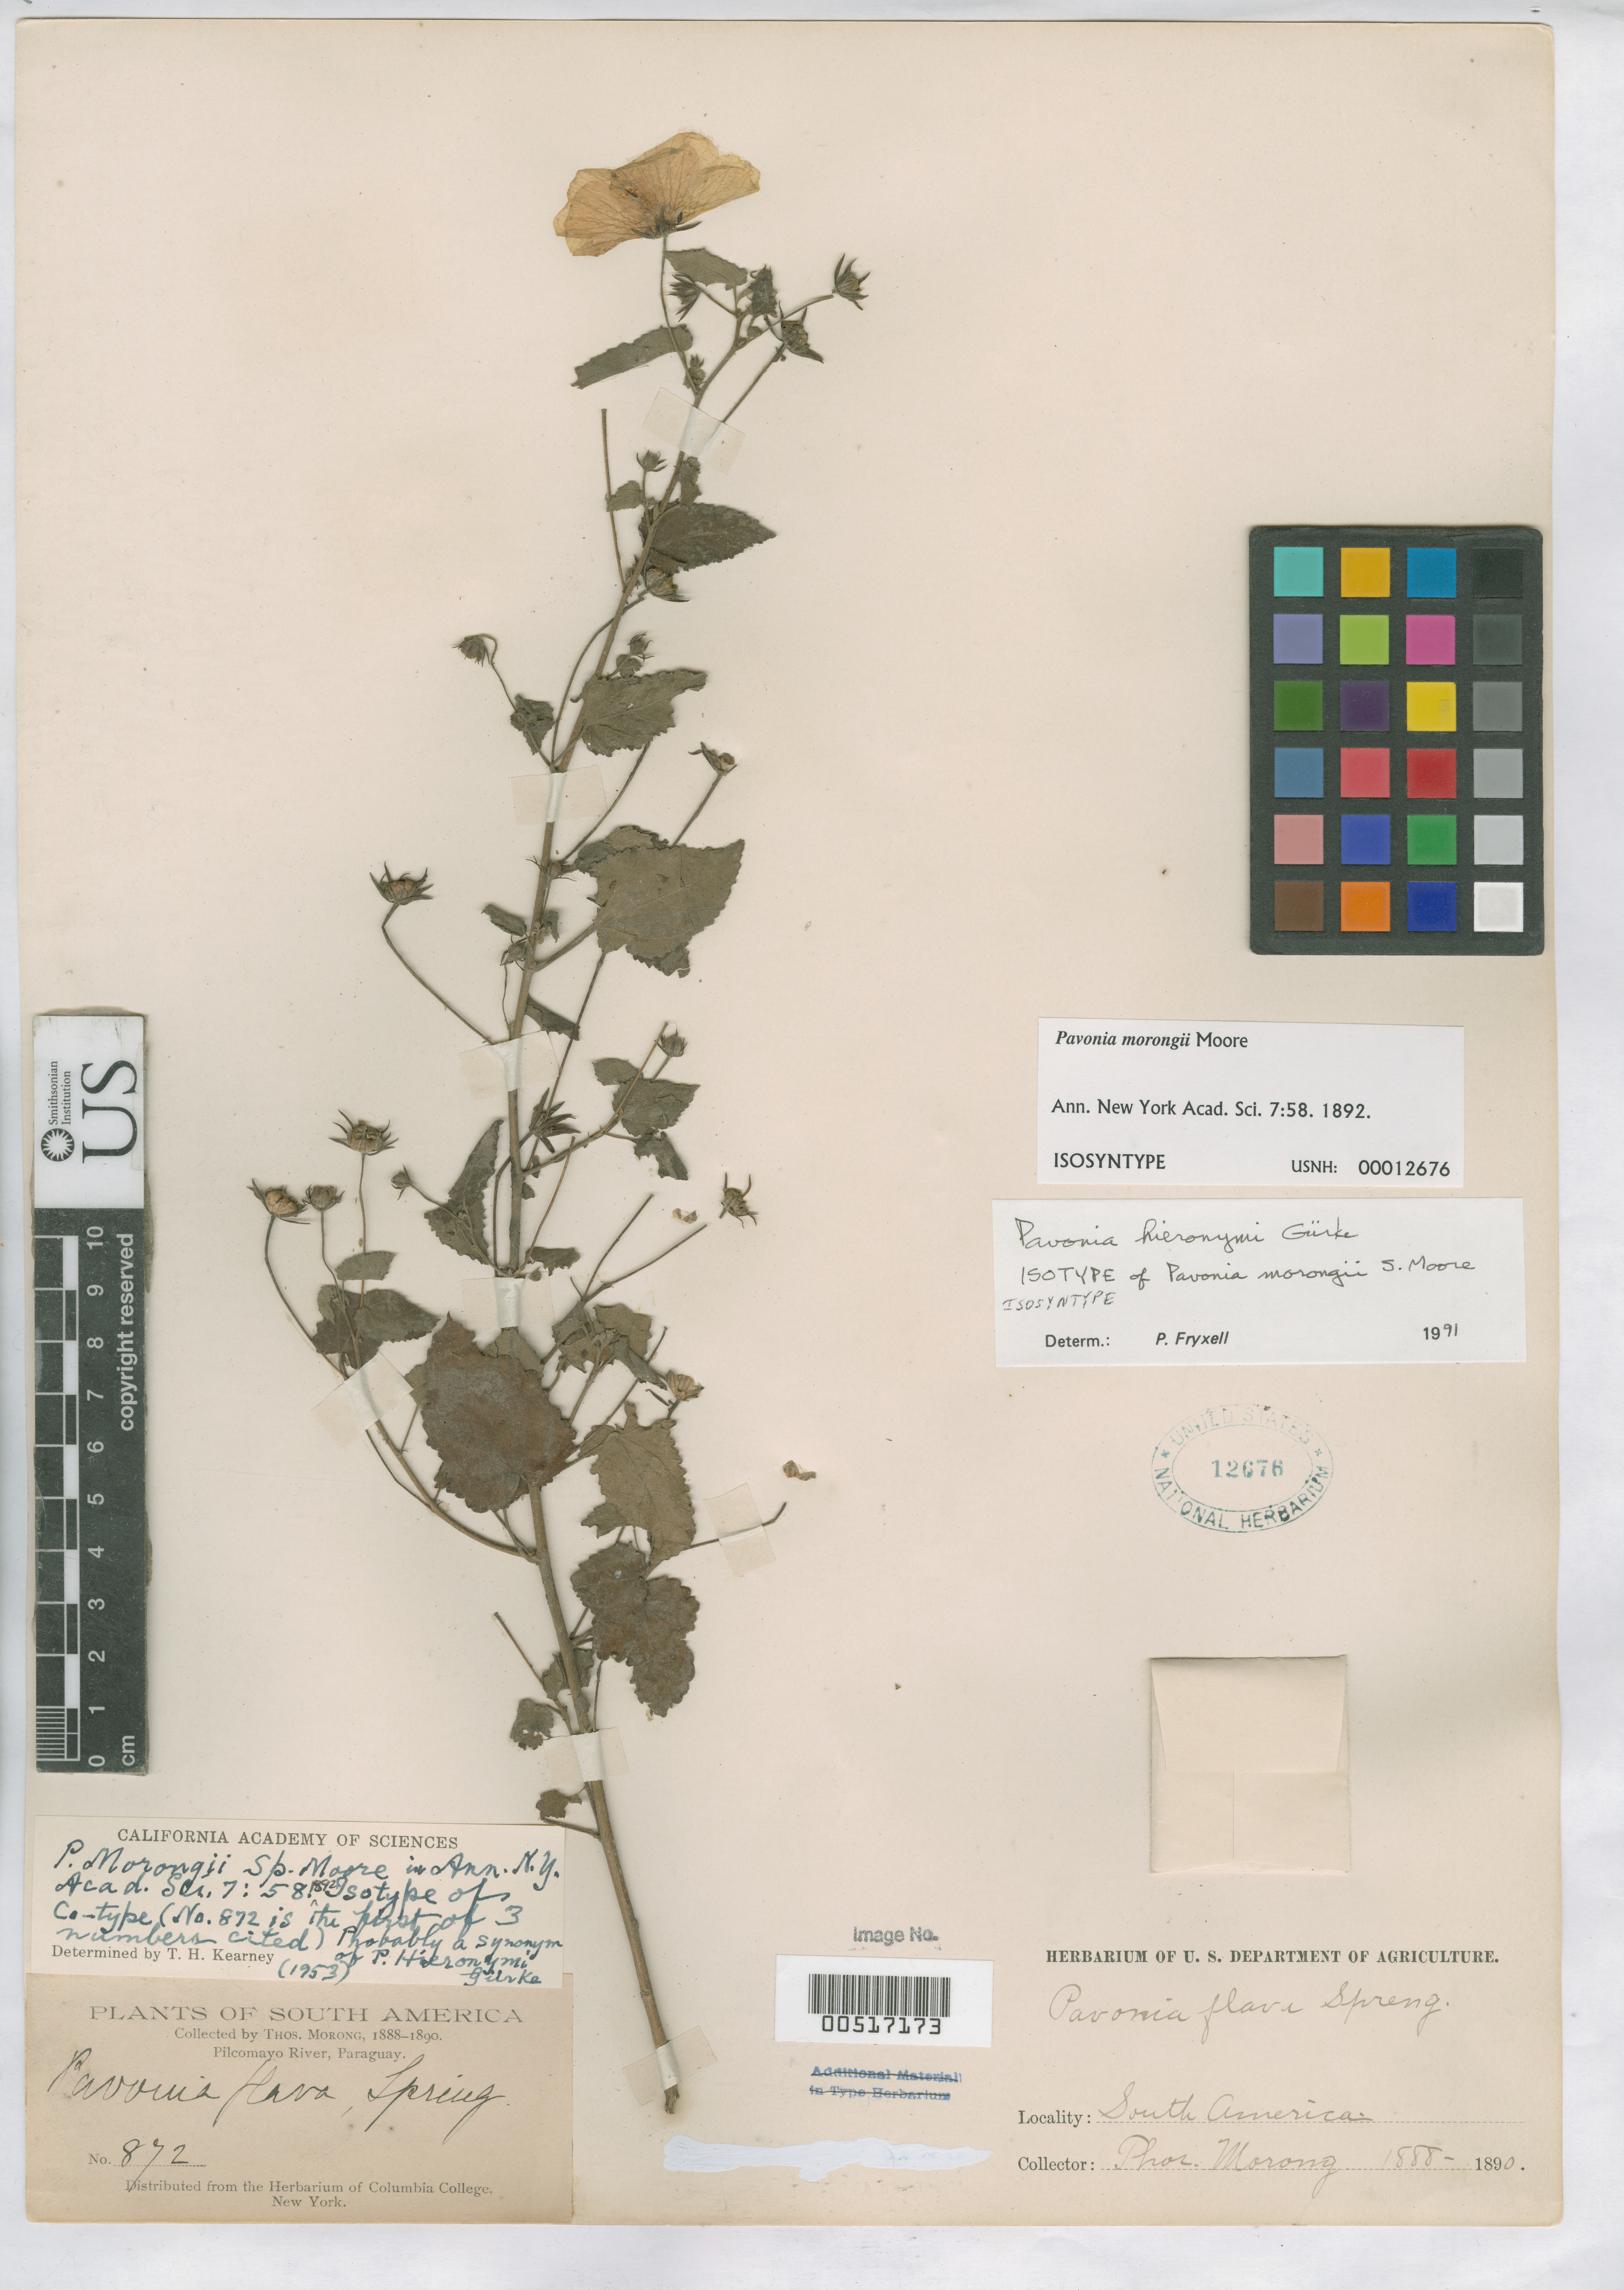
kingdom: Plantae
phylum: Tracheophyta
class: Magnoliopsida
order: Malvales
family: Malvaceae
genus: Pavonia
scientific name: Pavonia morongii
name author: S. Moore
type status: Isosyntype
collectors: T. Morong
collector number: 872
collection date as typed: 1888 to -- --- 1890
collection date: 1888/1890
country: Paraguay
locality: Pilcomayo River.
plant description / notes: One of 3 syntypes cited, annotated (1991) by Fryxell as "isotype", cited as "isolectotype" (but without citing or designating lectotype, 1999, Fl. Neotrop. Monogr. 76: 146).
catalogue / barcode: US 12676